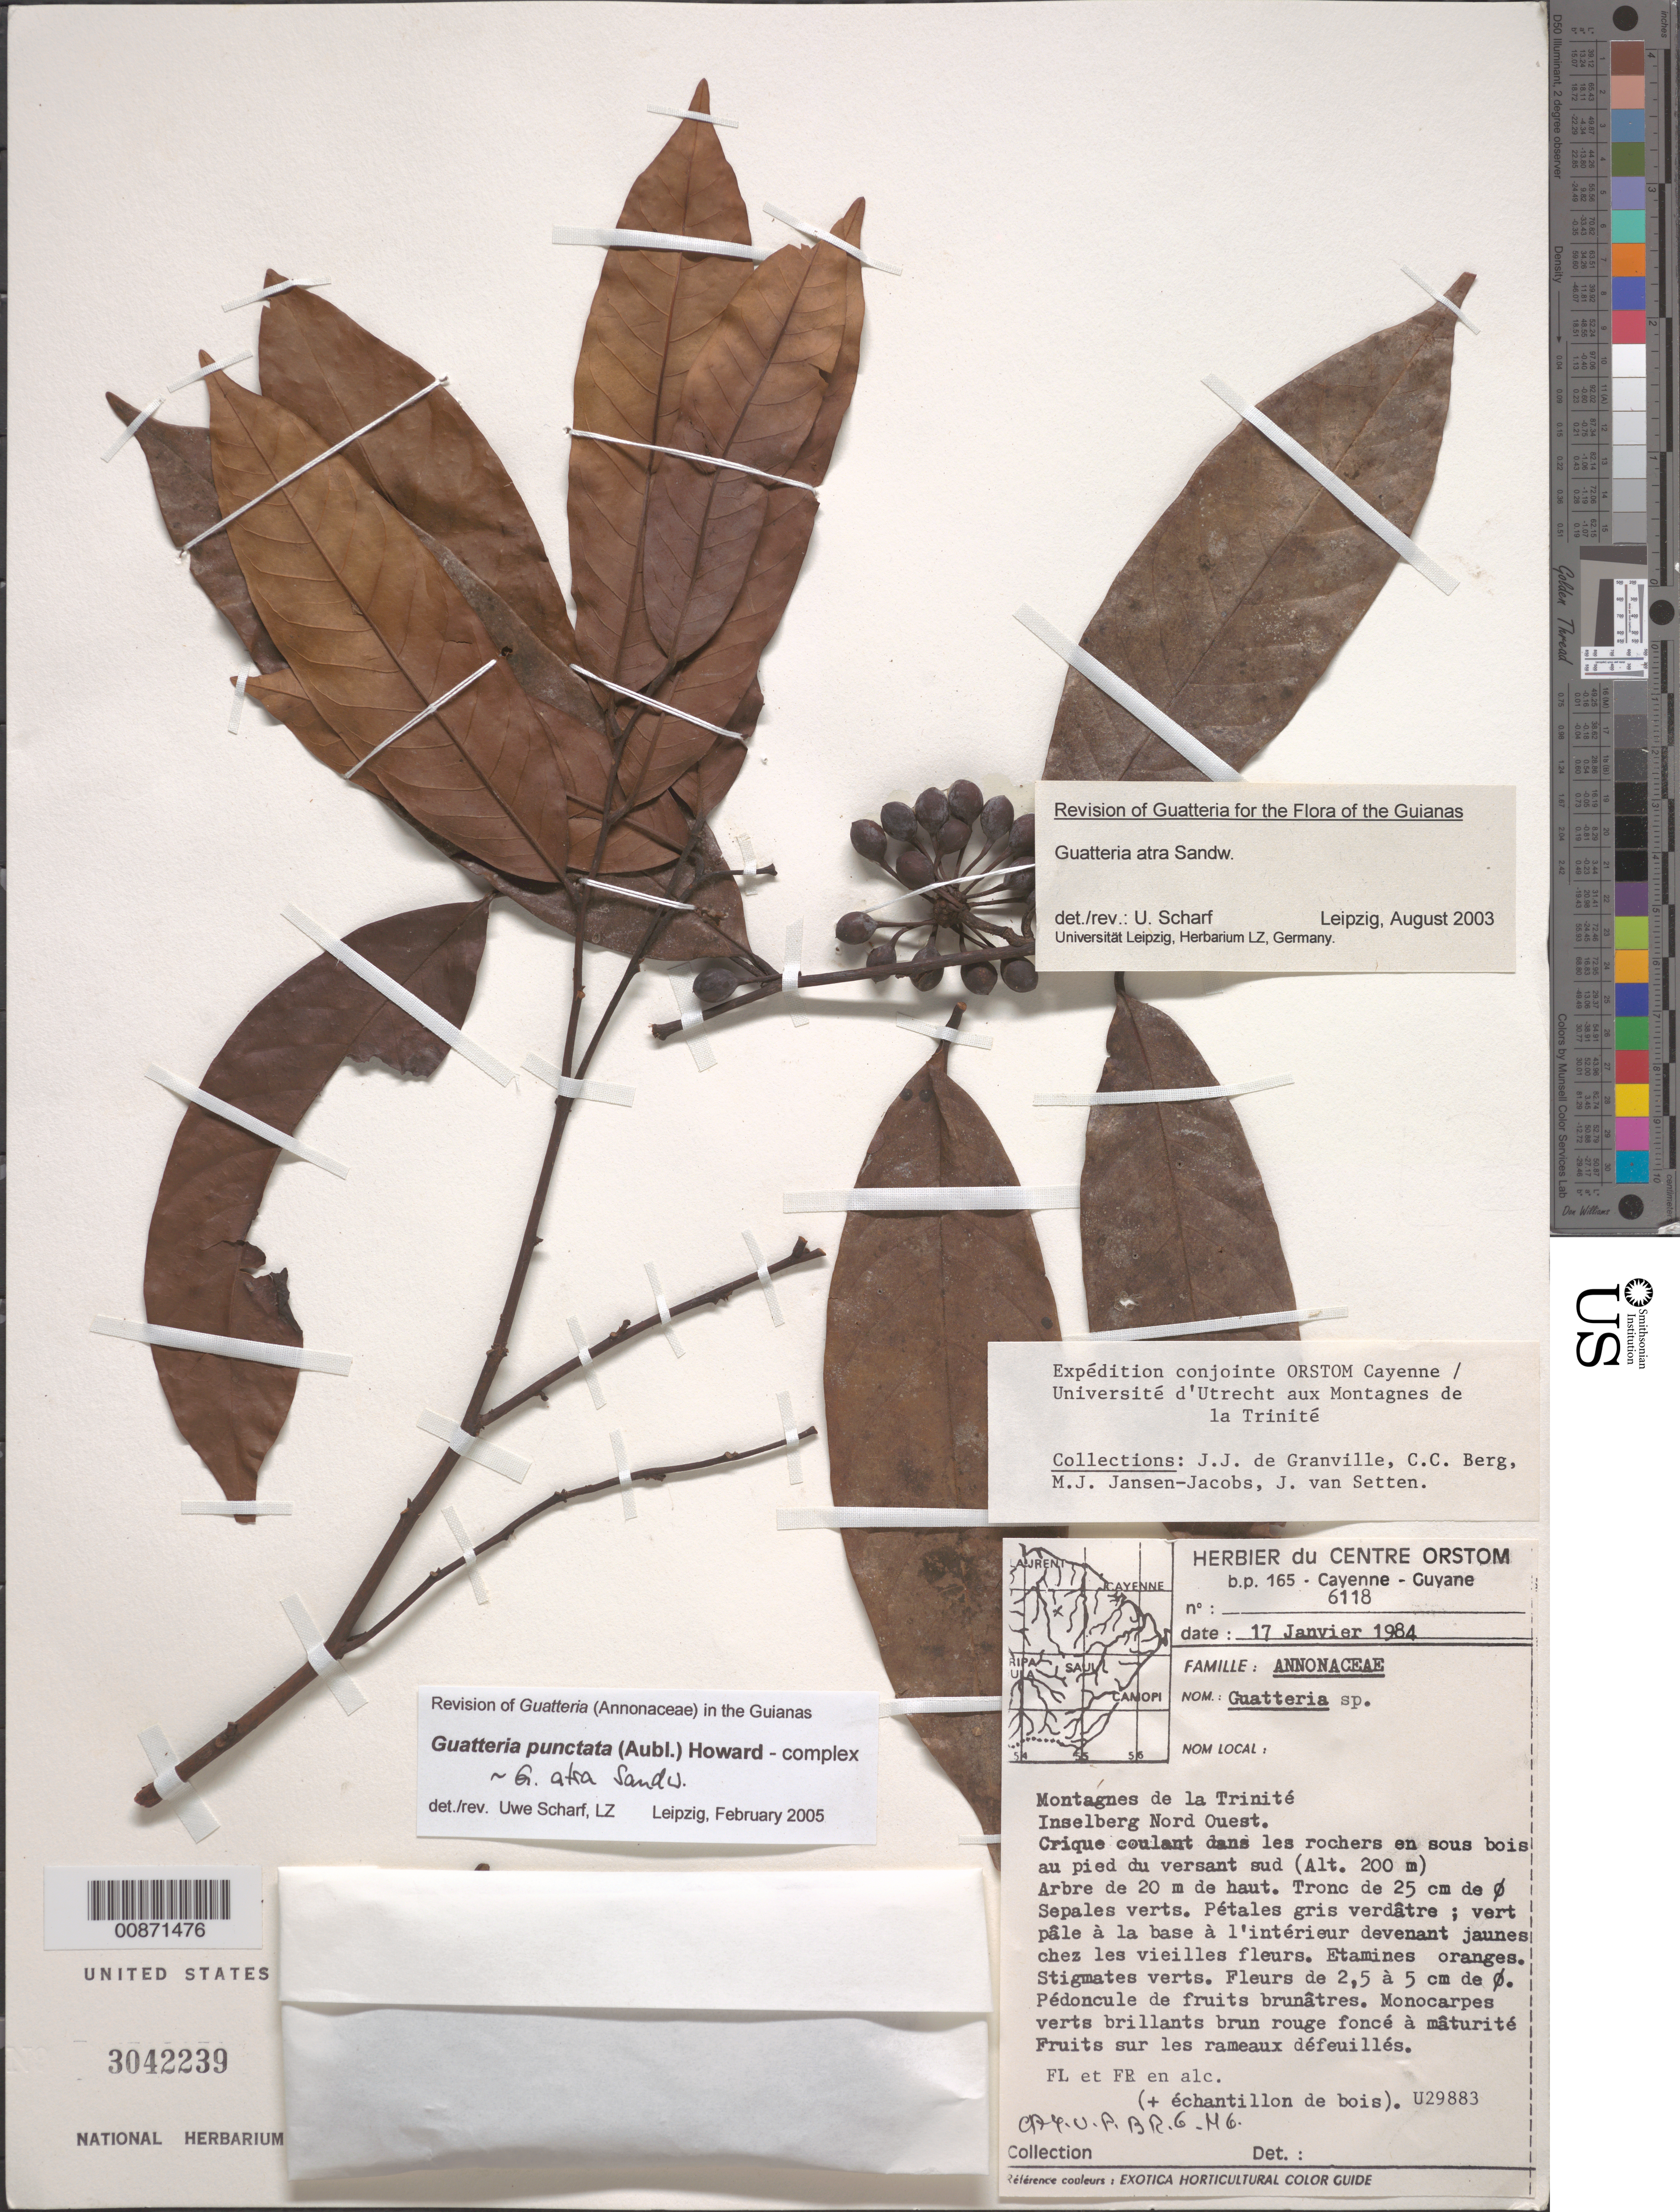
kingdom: Plantae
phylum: Tracheophyta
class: Magnoliopsida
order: Magnoliales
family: Annonaceae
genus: Guatteria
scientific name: Guatteria punctata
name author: (Aubl.) R.A. Howard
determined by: Scharf, U.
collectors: J.-J. de Granville, C. C. Berg, M. J. Jansen-Jacobs & J. van Setten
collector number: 6118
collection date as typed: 17-Jan-84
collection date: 1984-01-17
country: French Guiana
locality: Montagnes de la Trinité, inselberg NW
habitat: Crique coulant dans les rochers en sous bois au pied du versant sud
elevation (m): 200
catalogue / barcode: US 3042239